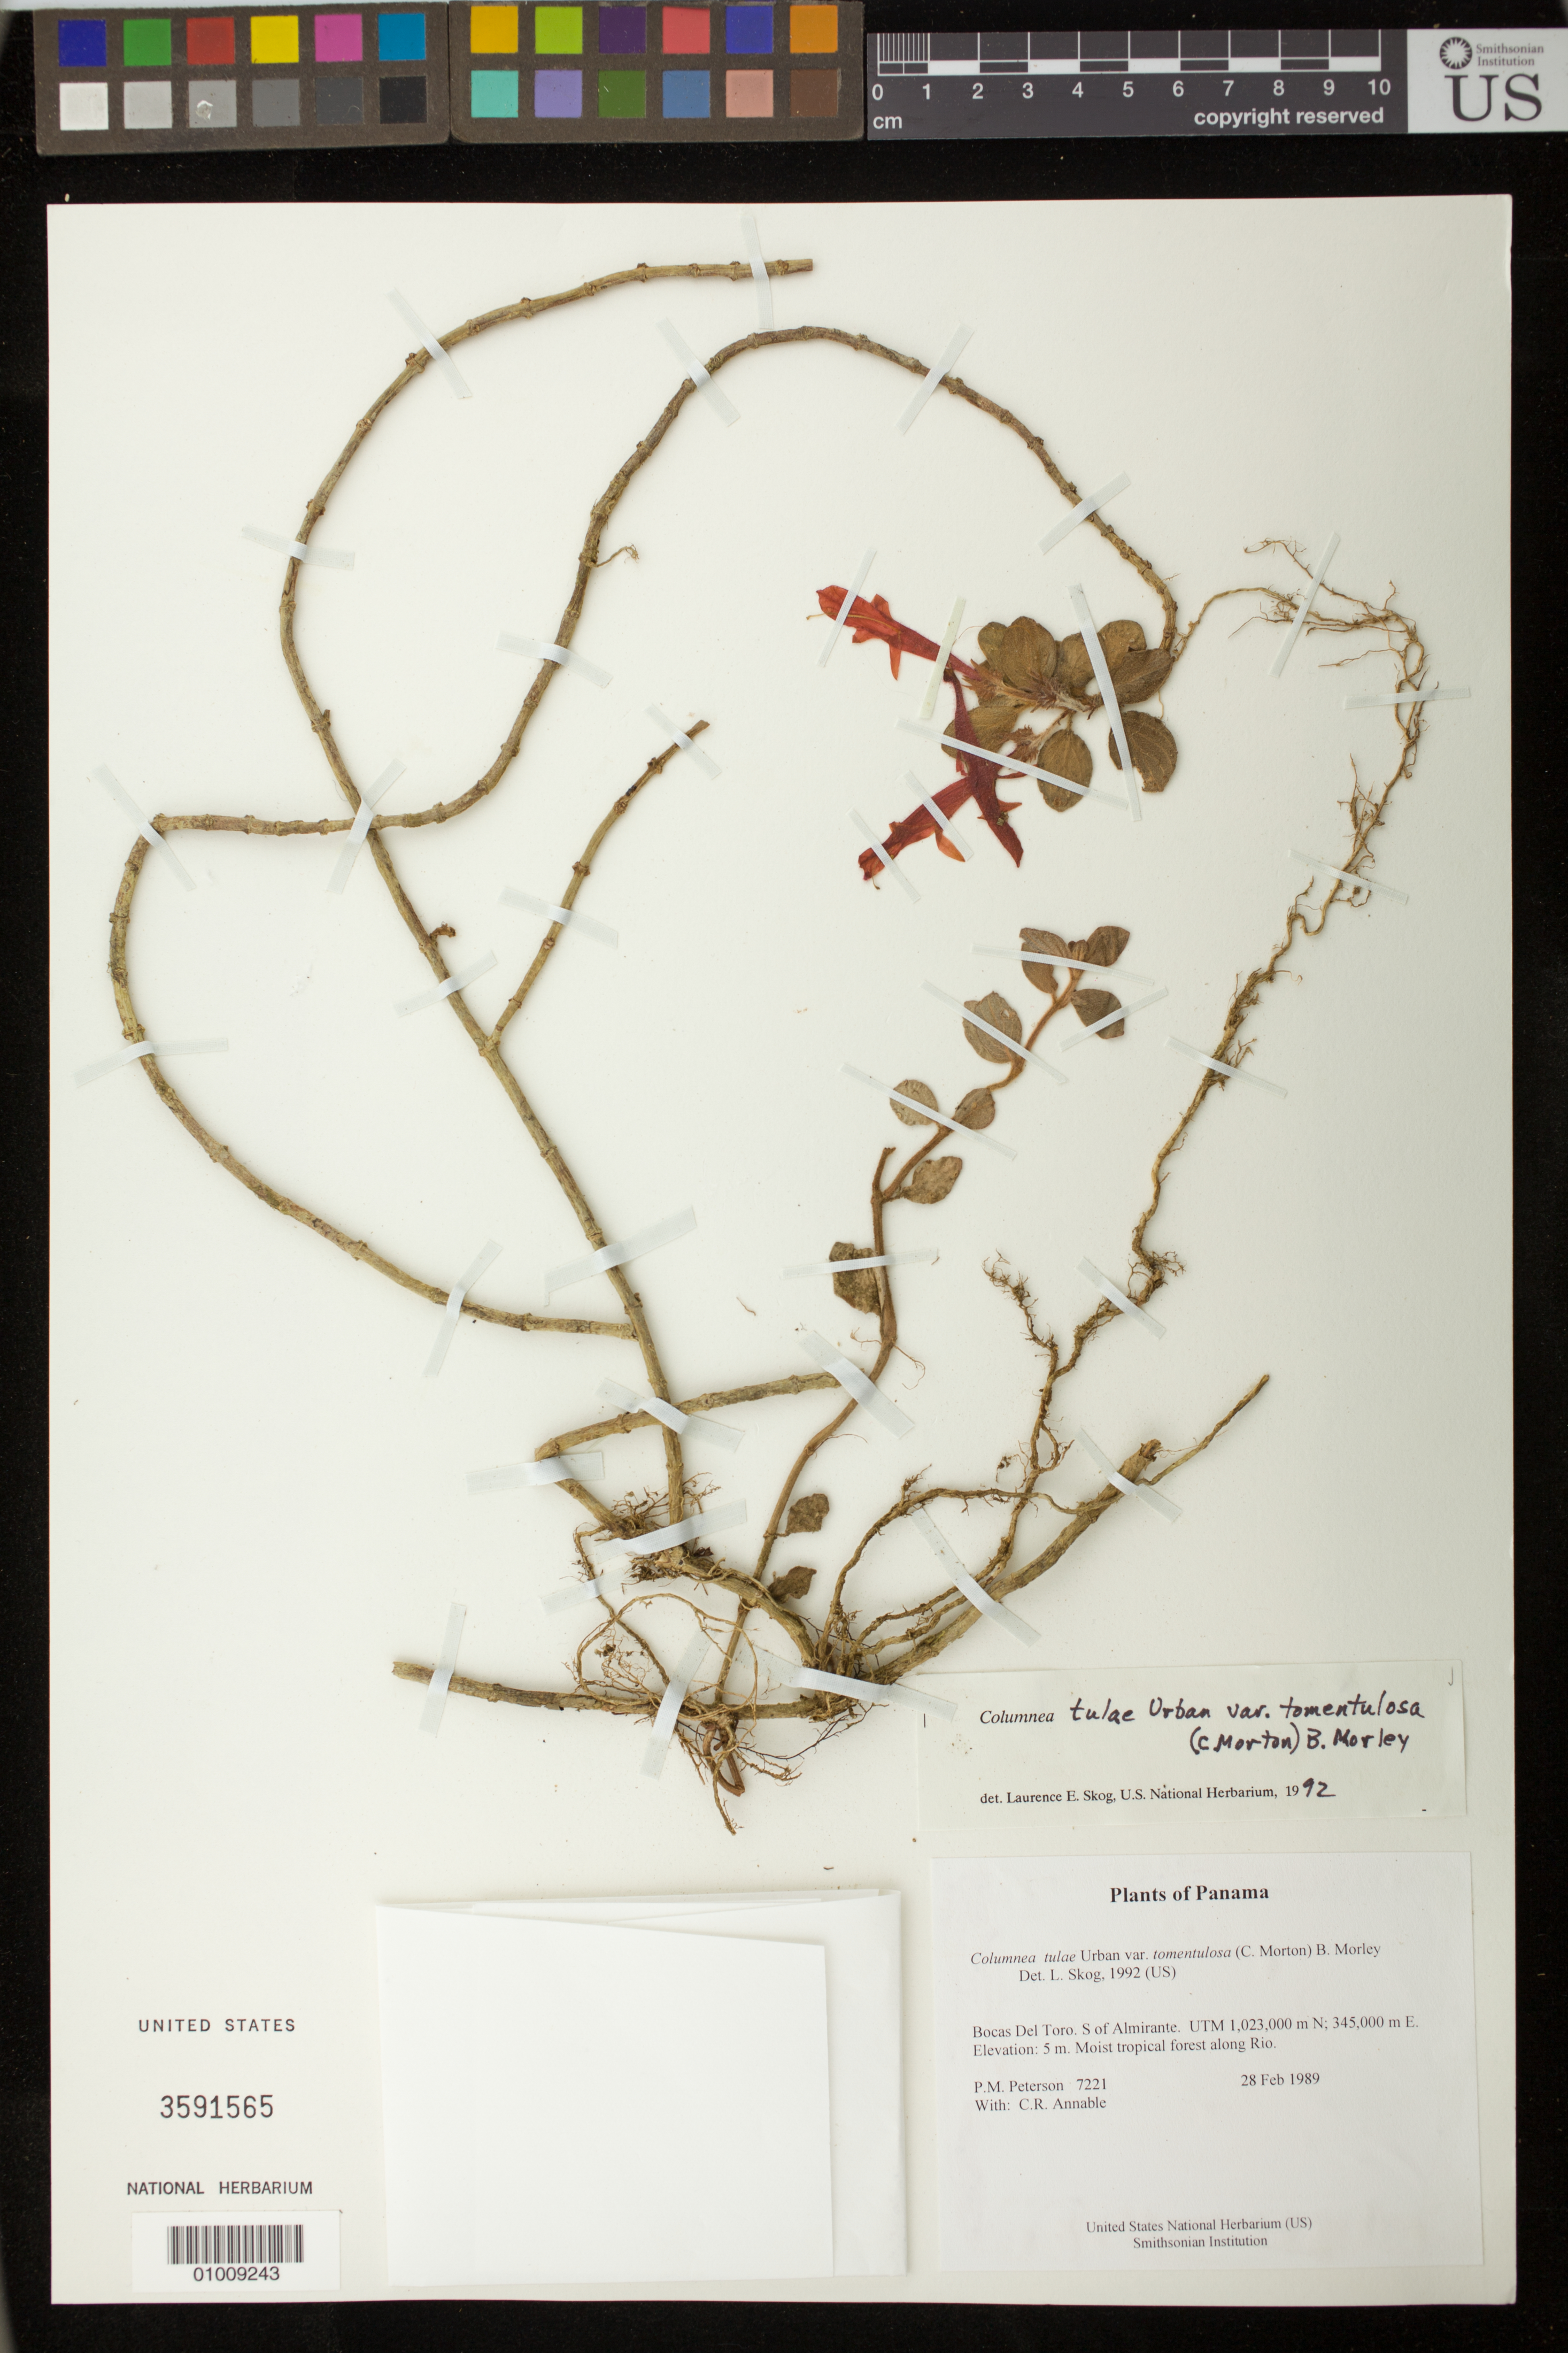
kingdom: Plantae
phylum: Tracheophyta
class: Magnoliopsida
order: Lamiales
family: Gesneriaceae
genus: Columnea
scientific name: Columnea tulae var. tomentulosa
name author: (C.V. Morton) B.D. Morley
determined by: Skog, Laurence E.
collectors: P. M. Peterson & C. R. Annable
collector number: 07221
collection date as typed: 28 Feb 1989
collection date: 1989-02-28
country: Panama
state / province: Bocas del Toro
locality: S of Almirante. UTM 1,023,000 m N; 345,000 m E.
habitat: Moist tropical forest along Rio.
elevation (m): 5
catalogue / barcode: US 3591565